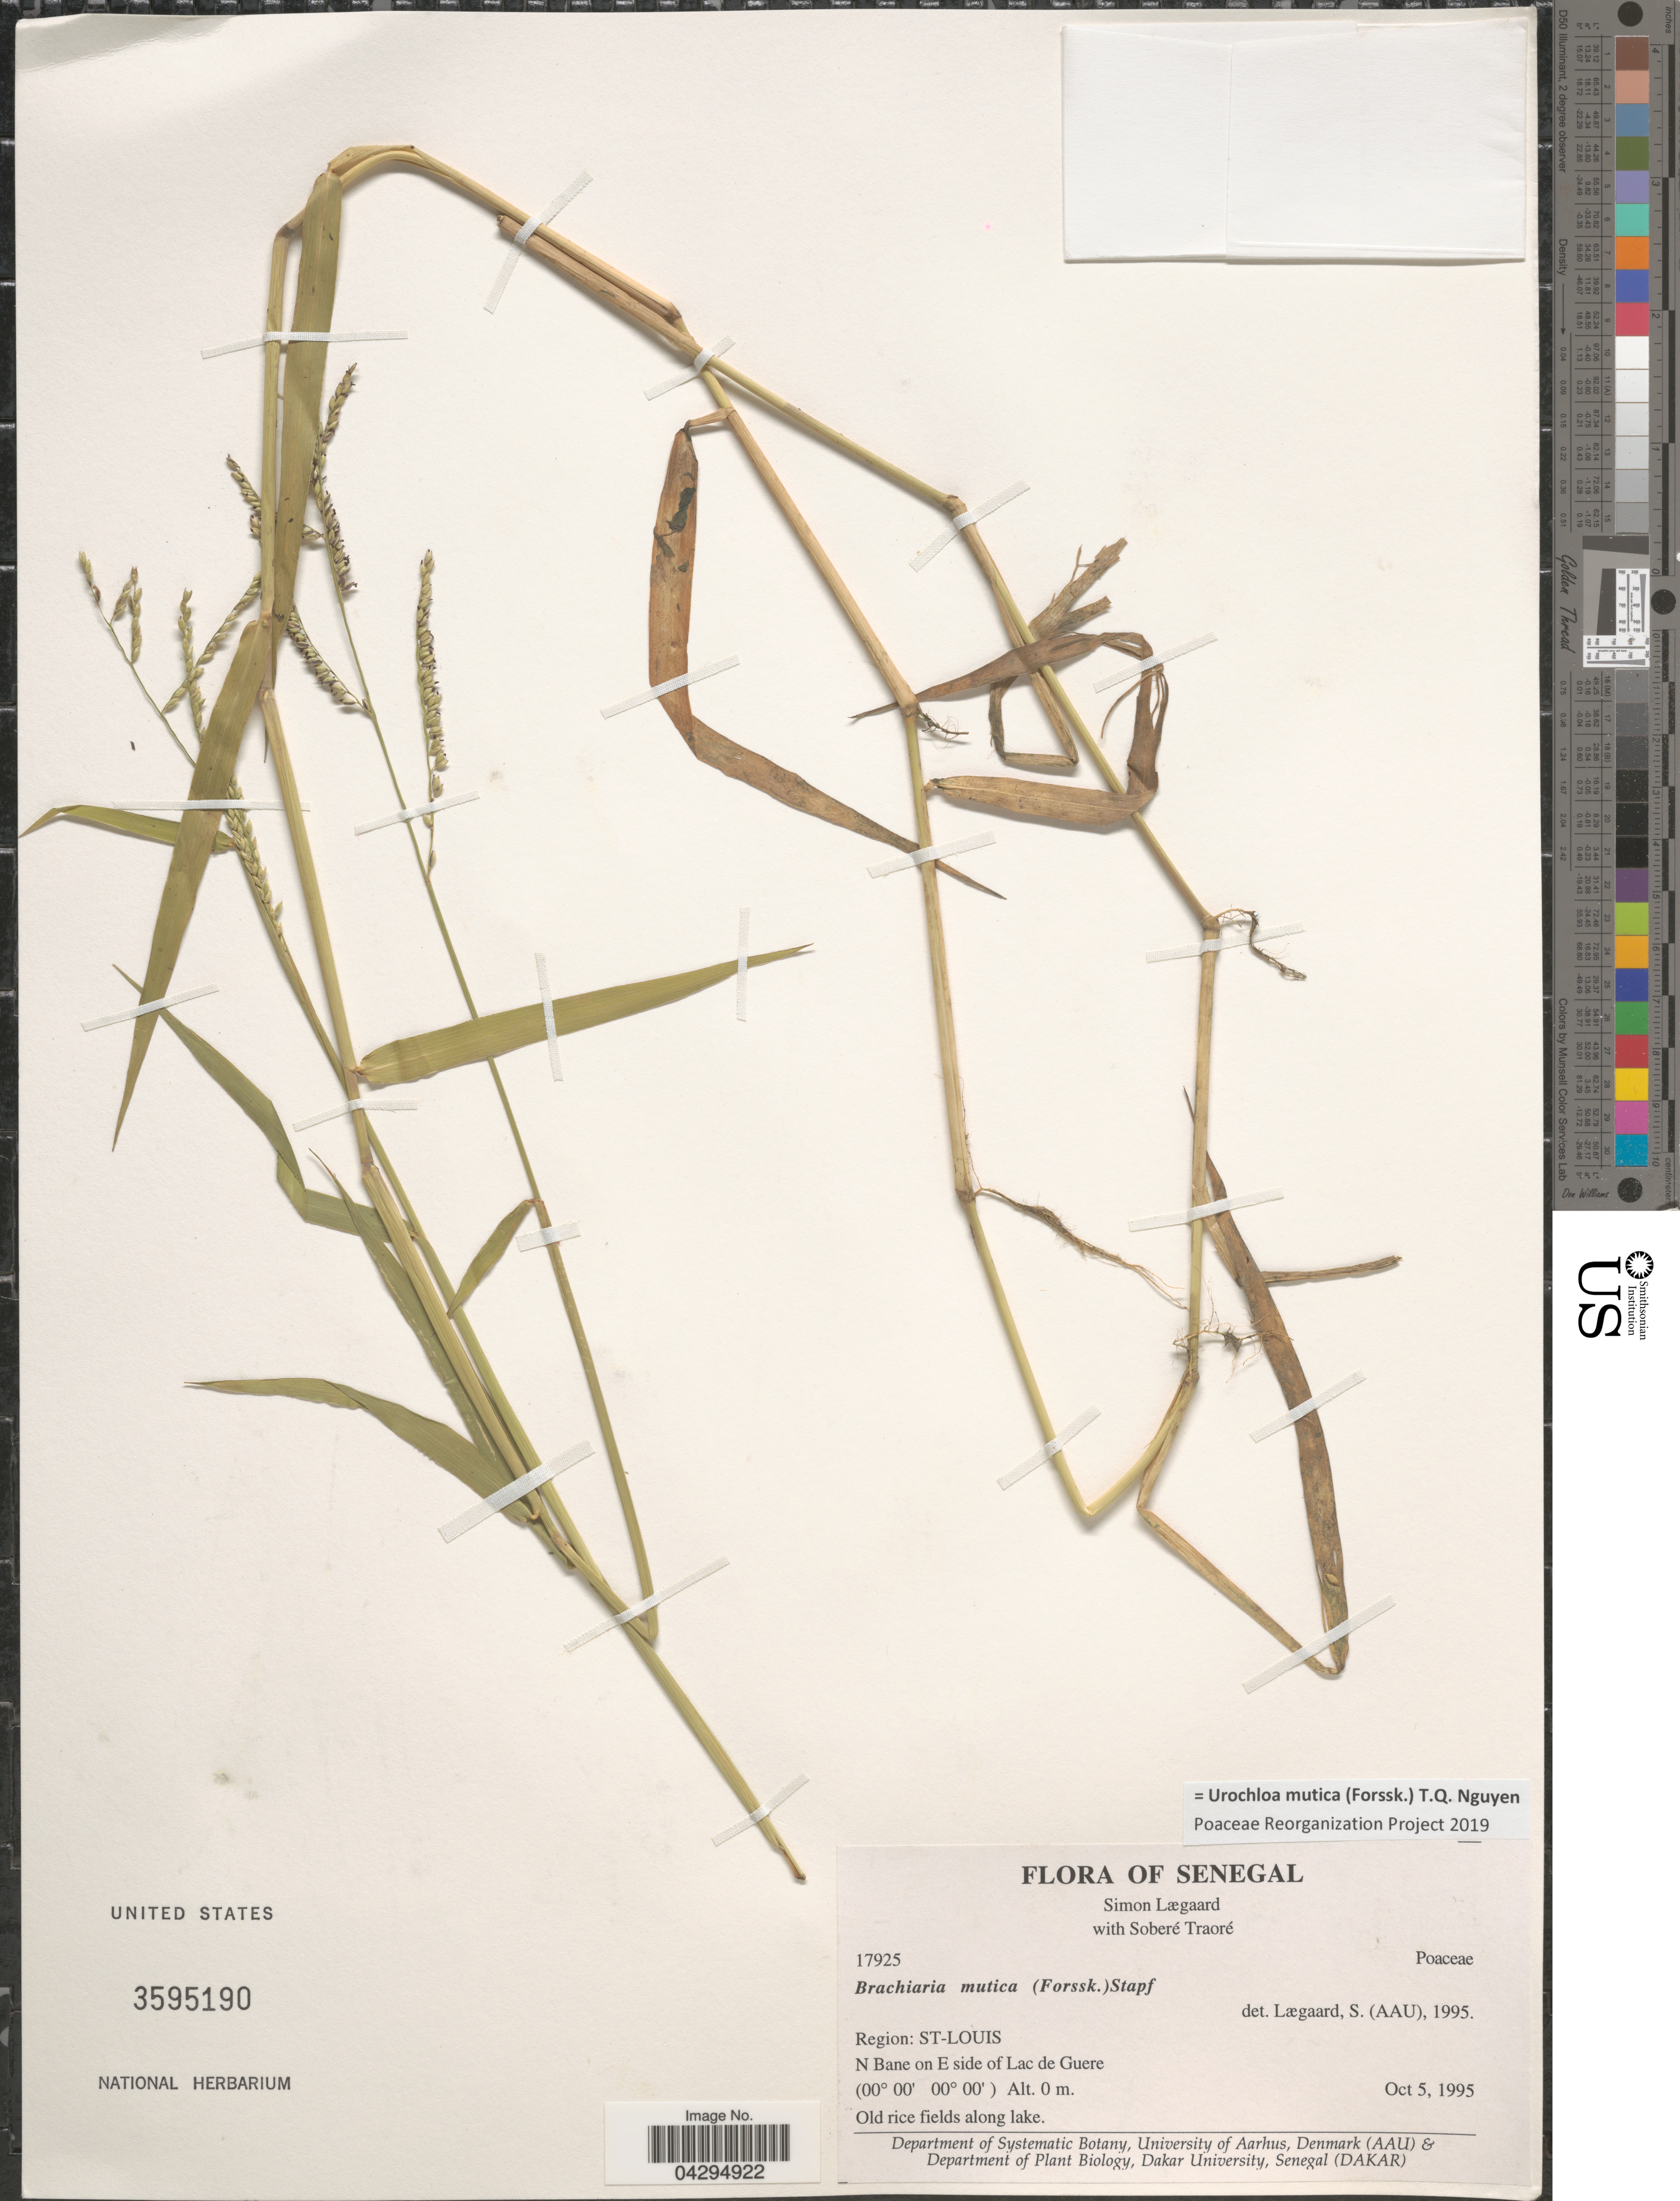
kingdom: Plantae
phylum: Tracheophyta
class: Liliopsida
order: Poales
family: Poaceae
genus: Urochloa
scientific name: Urochloa mutica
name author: (Forssk.) T.Q. Nguyen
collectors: S. Lægaard & S. Traore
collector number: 17925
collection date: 1995-10-05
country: Senegal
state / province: Saint-Louis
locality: Region: St-Louis. N Bane on E side of Lac de Guere.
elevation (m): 0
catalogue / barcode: US 3595190